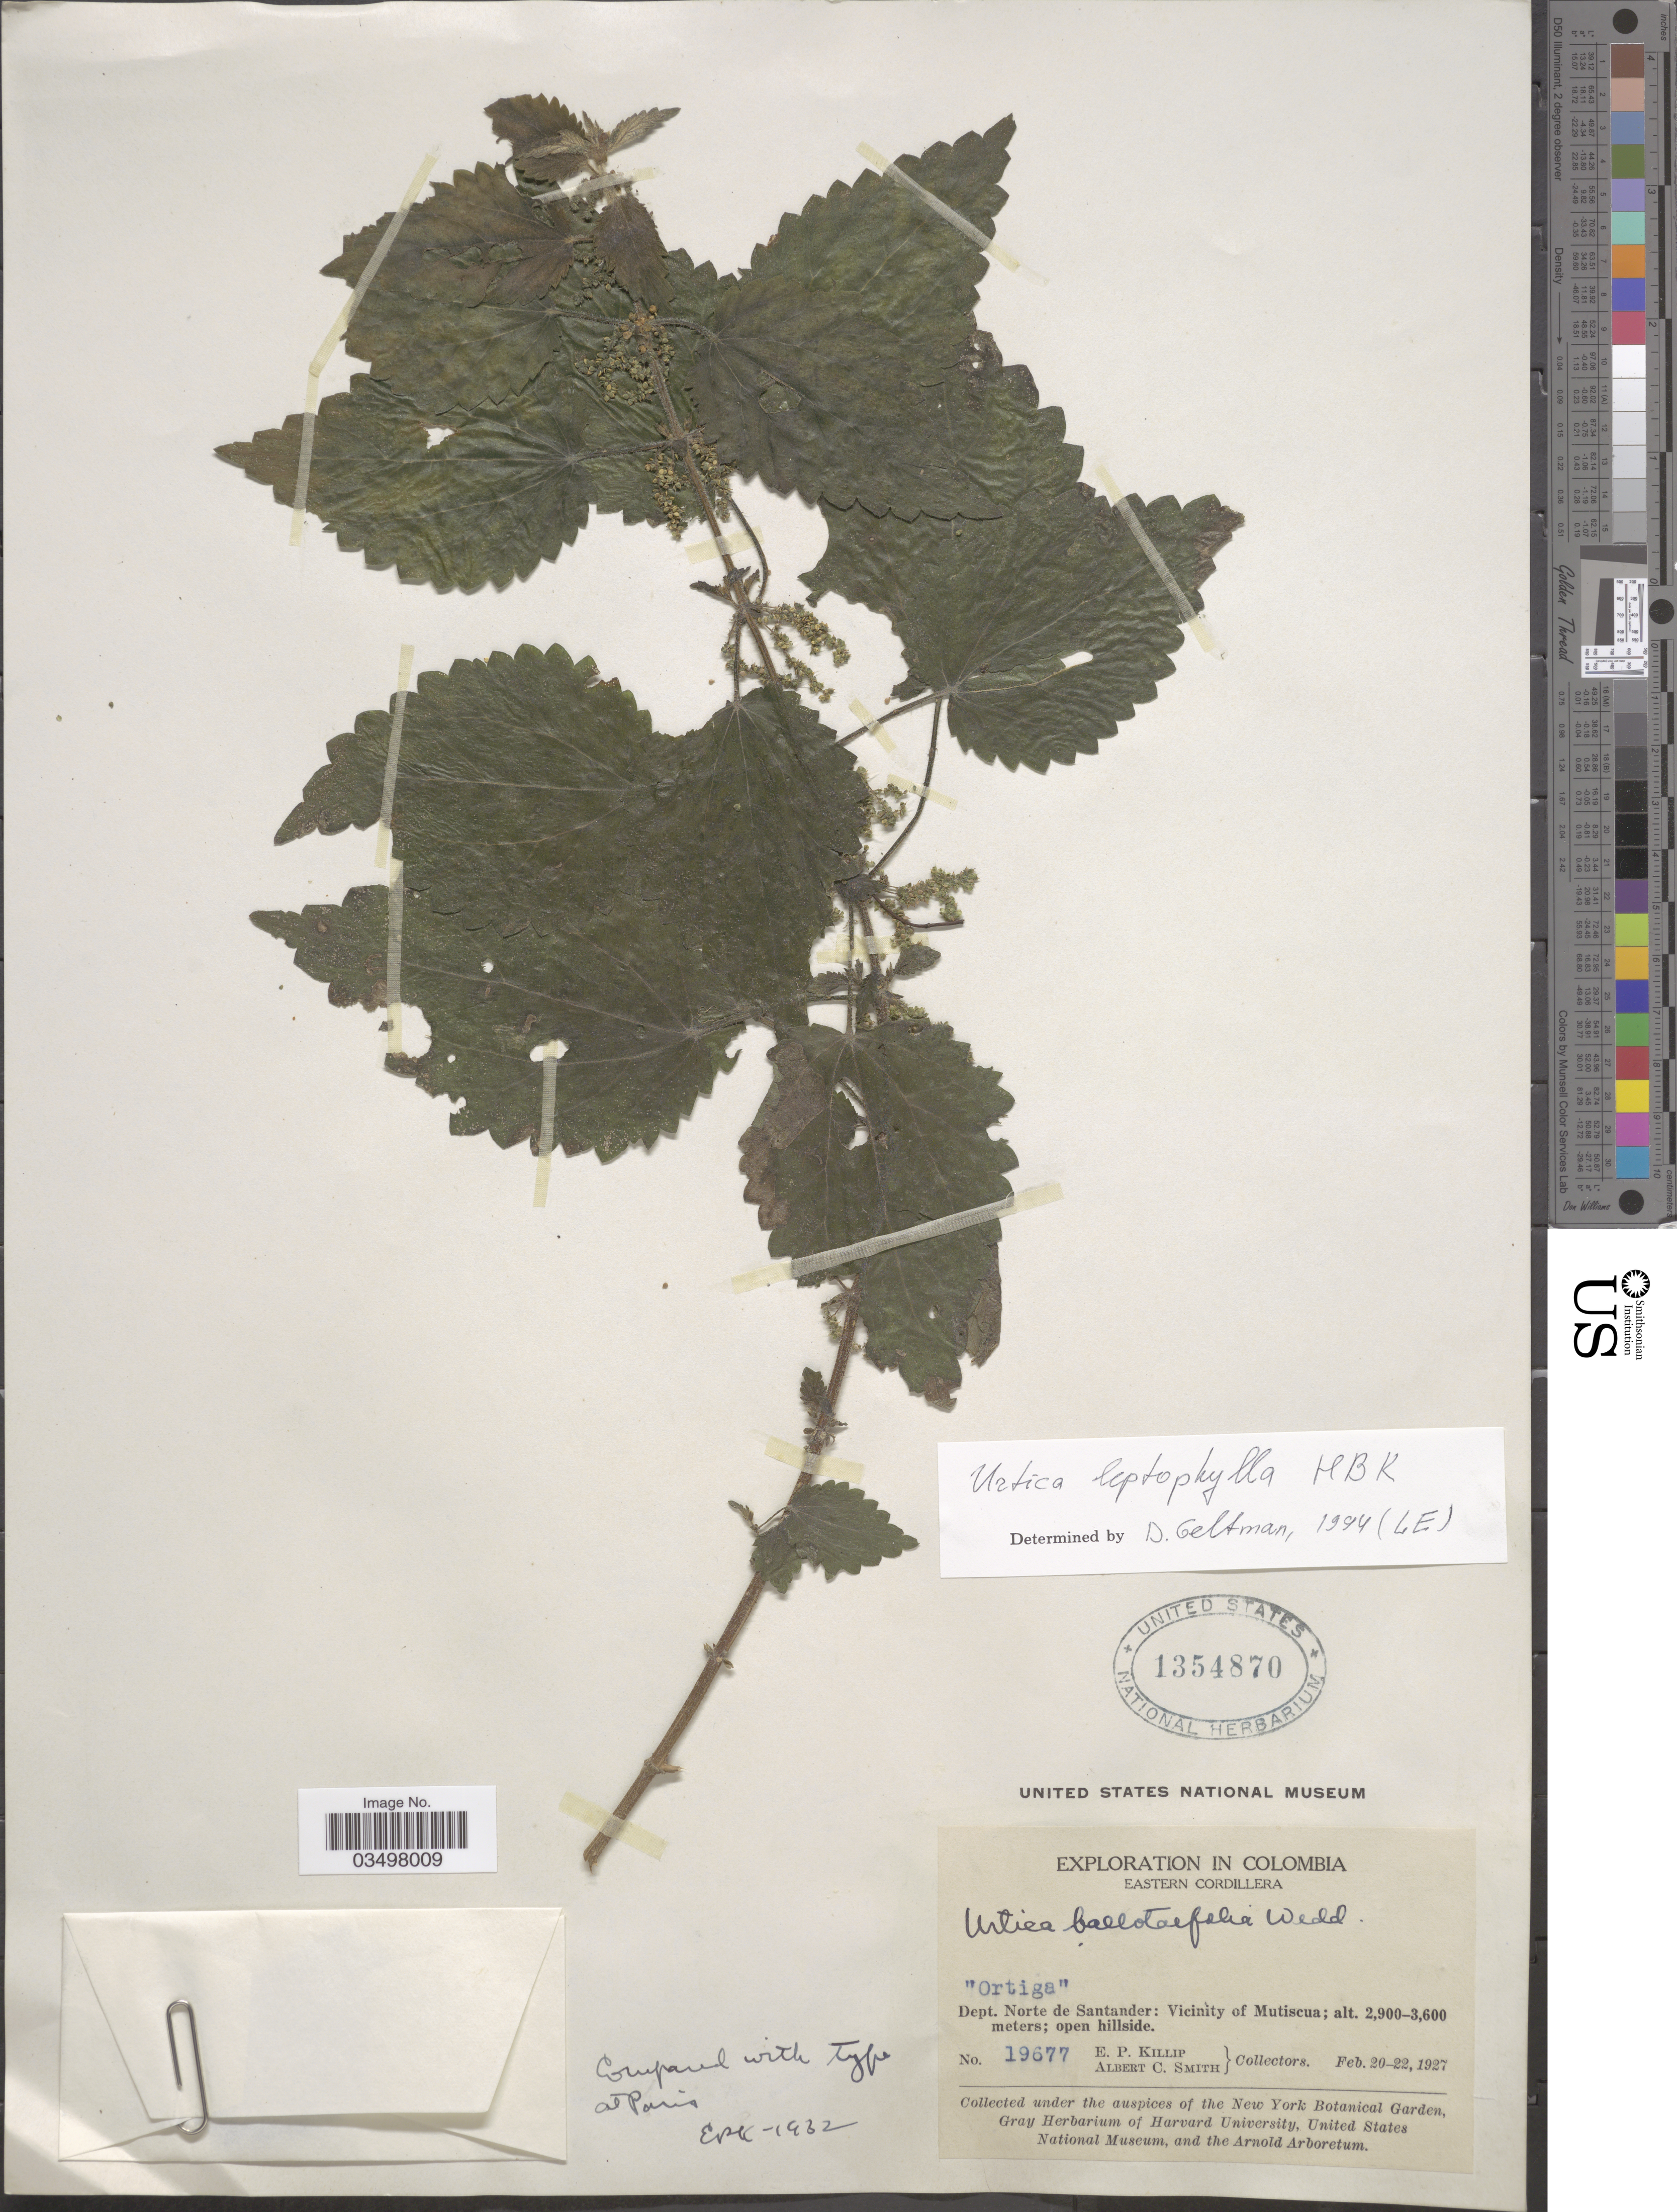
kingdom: Plantae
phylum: Tracheophyta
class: Magnoliopsida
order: Rosales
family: Urticaceae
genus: Urtica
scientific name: Urtica leptophylla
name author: Kunth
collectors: E. P. Killip & A. C. Smith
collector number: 19677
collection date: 1927-02-20/1927-02-22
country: Colombia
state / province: Norte de Santander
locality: Eastern Cordillera. Dept. Norte de Santander: Vicinity of Mutiscua.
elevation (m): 2900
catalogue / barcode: US 1354870